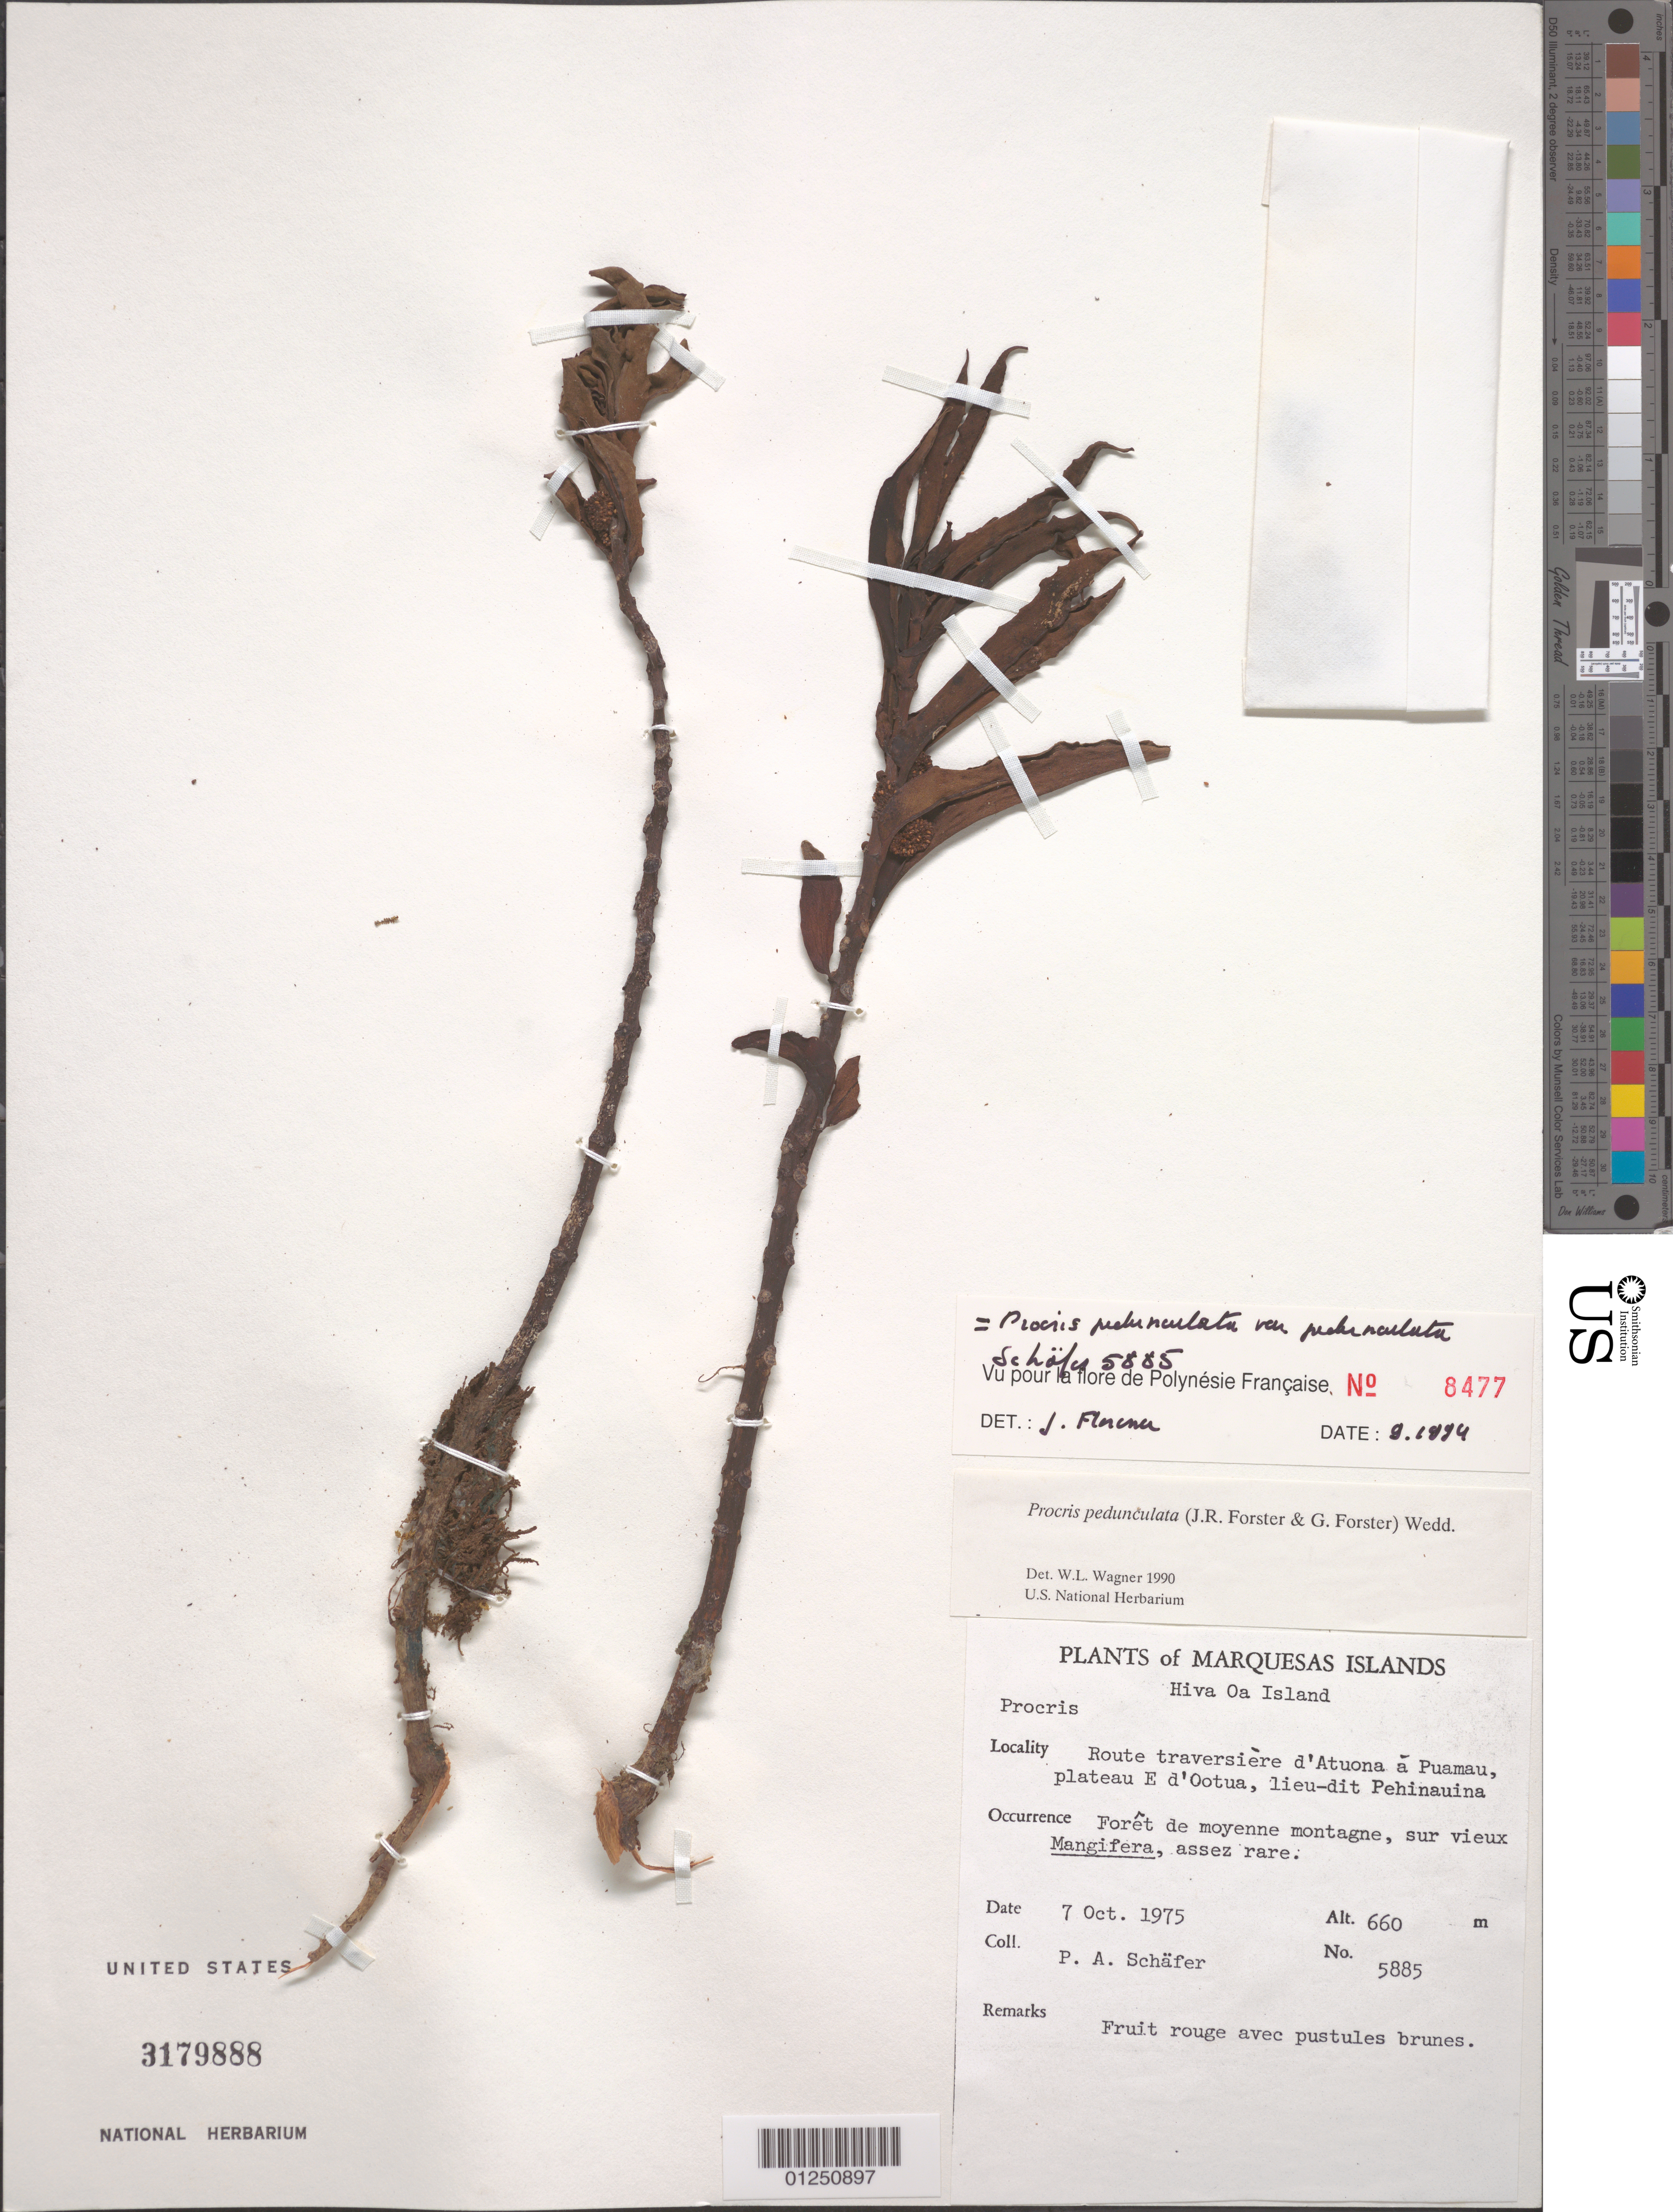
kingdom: Plantae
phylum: Tracheophyta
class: Magnoliopsida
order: Rosales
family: Urticaceae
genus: Procris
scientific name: Procris pedunculata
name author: (J.R. Forst. & G. Forst.) Wedd.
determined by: Wagner, W. L., (BOT), Smithsonian Institution - National Museum of Natural History (UNITED STATES)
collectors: P. A. Schäfer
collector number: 5885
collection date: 1975-10-07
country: French Polynesia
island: Hiva Oa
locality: route traversière d'Atuona à Puamau, plateau E d'Ootua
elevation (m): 660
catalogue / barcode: US 3179888